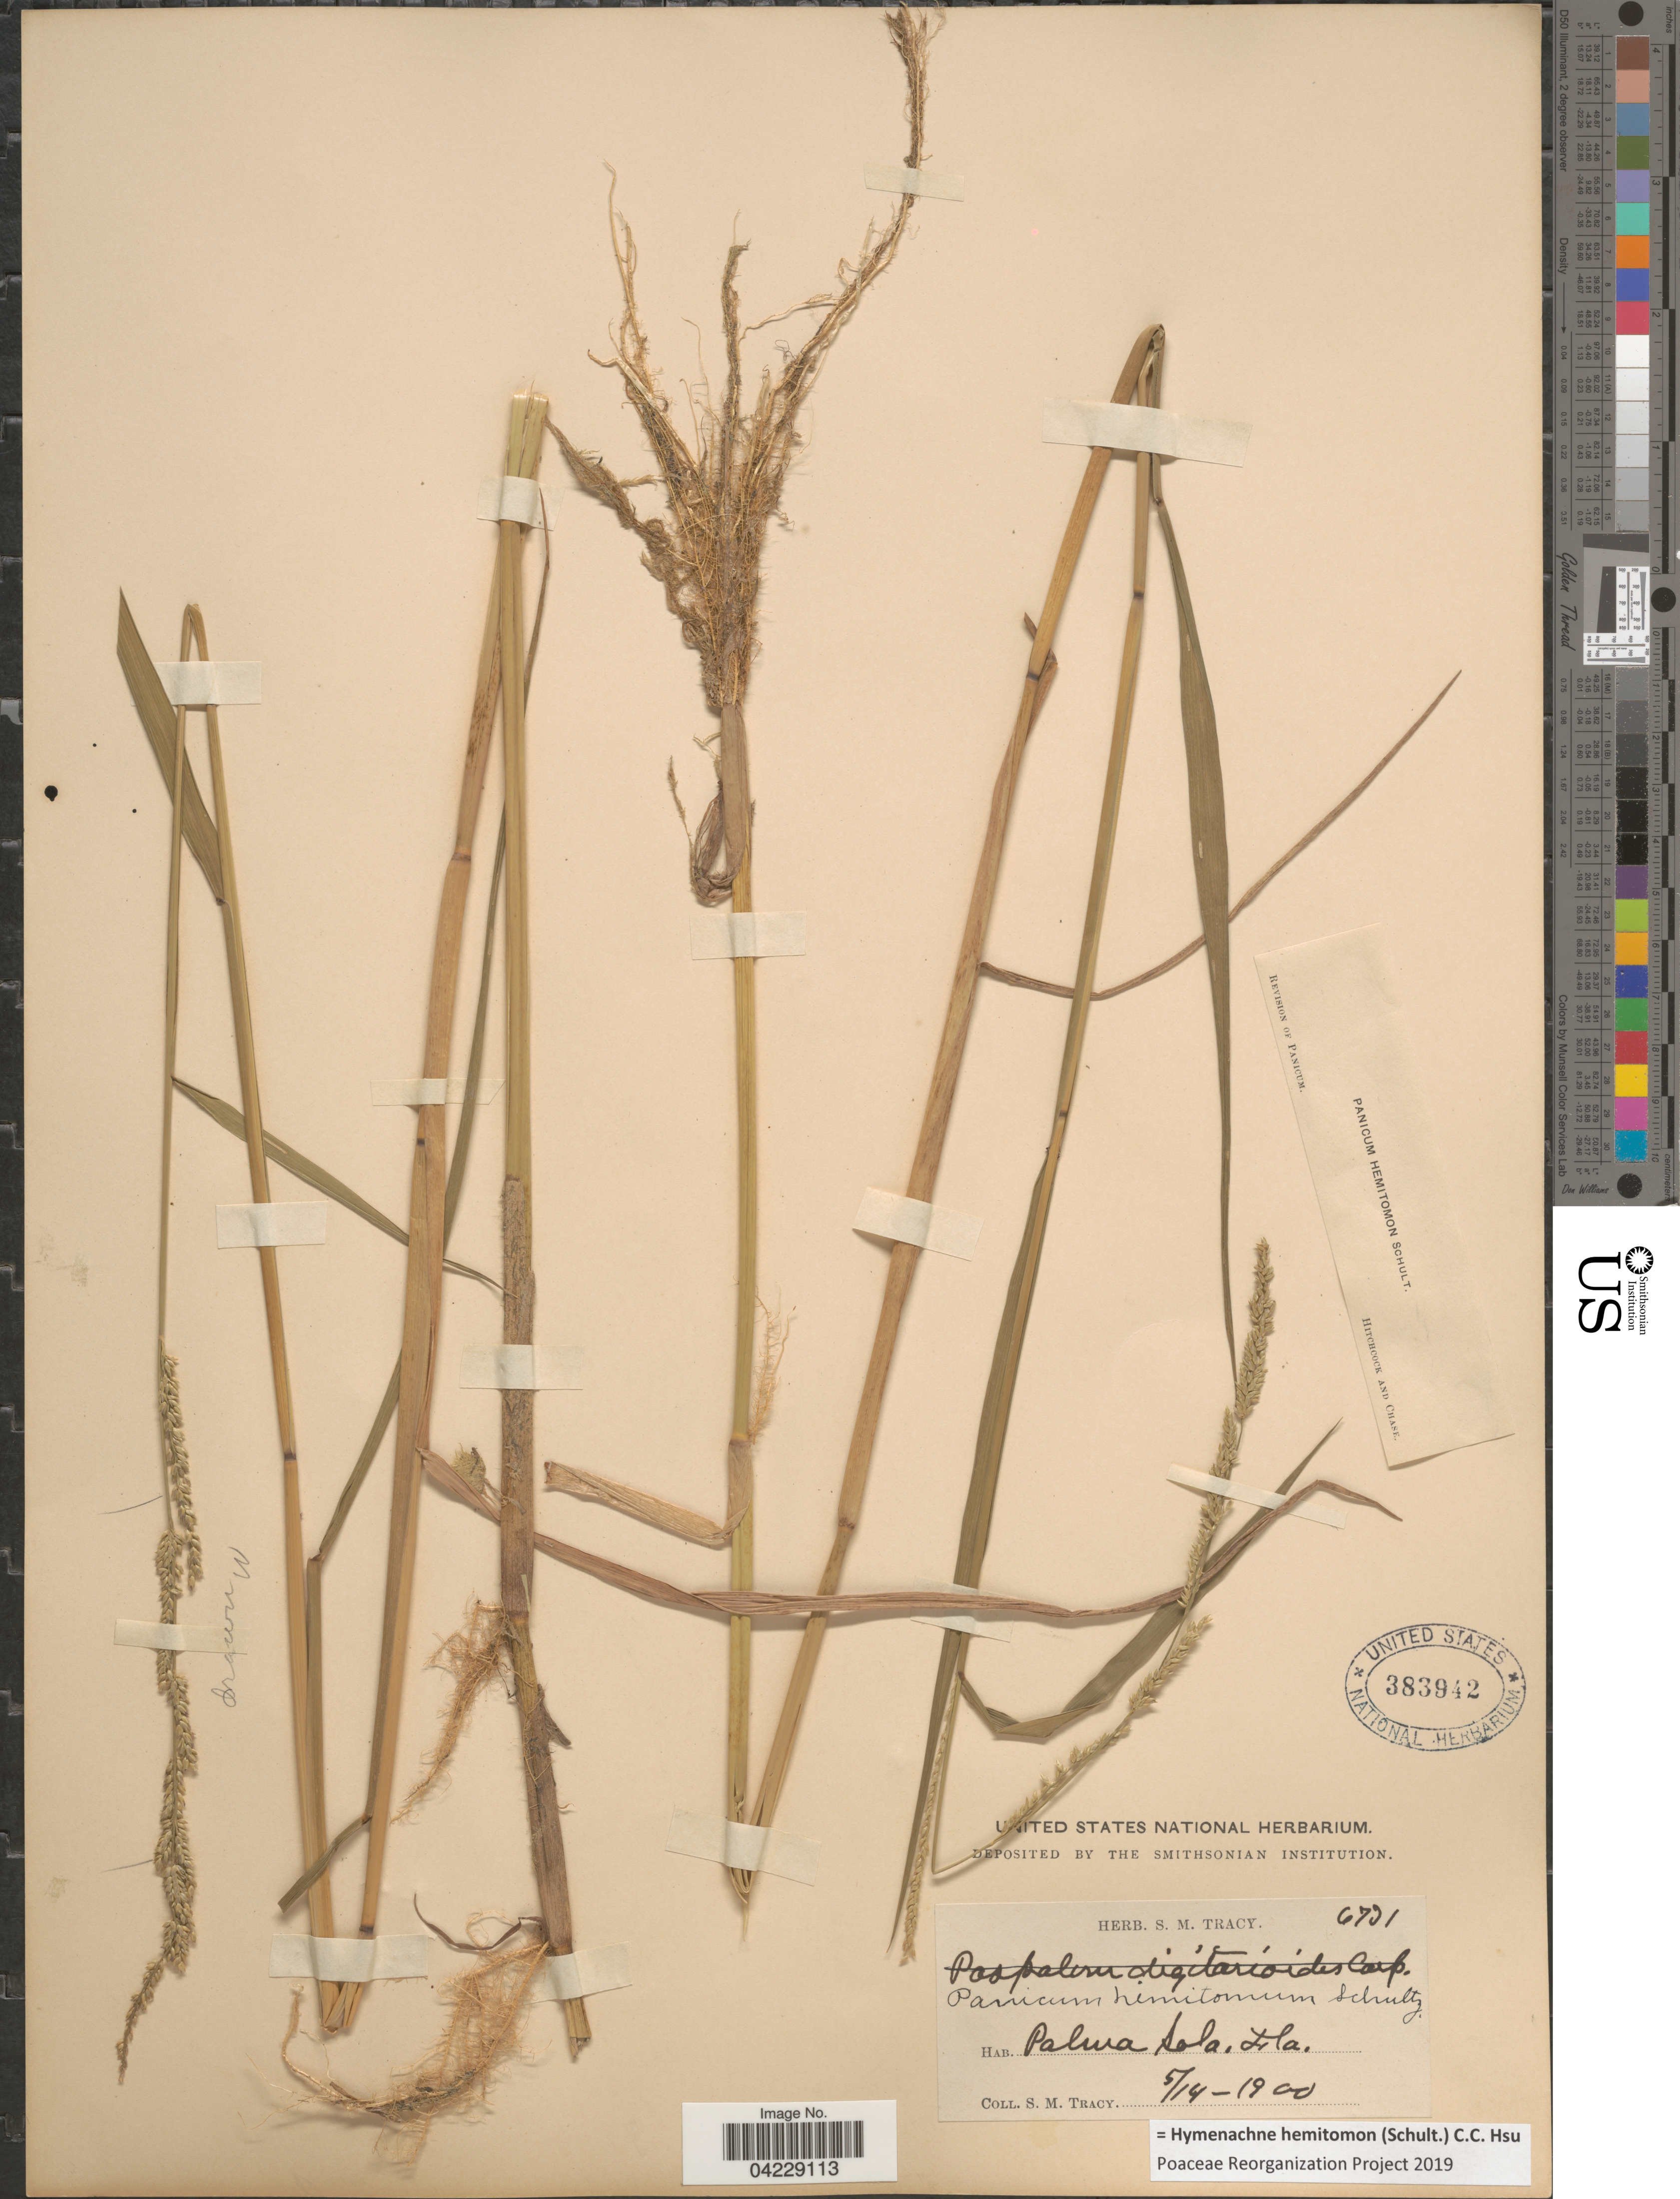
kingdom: Plantae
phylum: Tracheophyta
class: Liliopsida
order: Poales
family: Poaceae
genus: Hymenachne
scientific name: Hymenachne hemitomon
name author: (Schult.) C. C. Hsu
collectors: S. M. Tracy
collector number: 6731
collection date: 1900-05-14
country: United States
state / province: Florida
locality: Palma Sola.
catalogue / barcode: US 383942